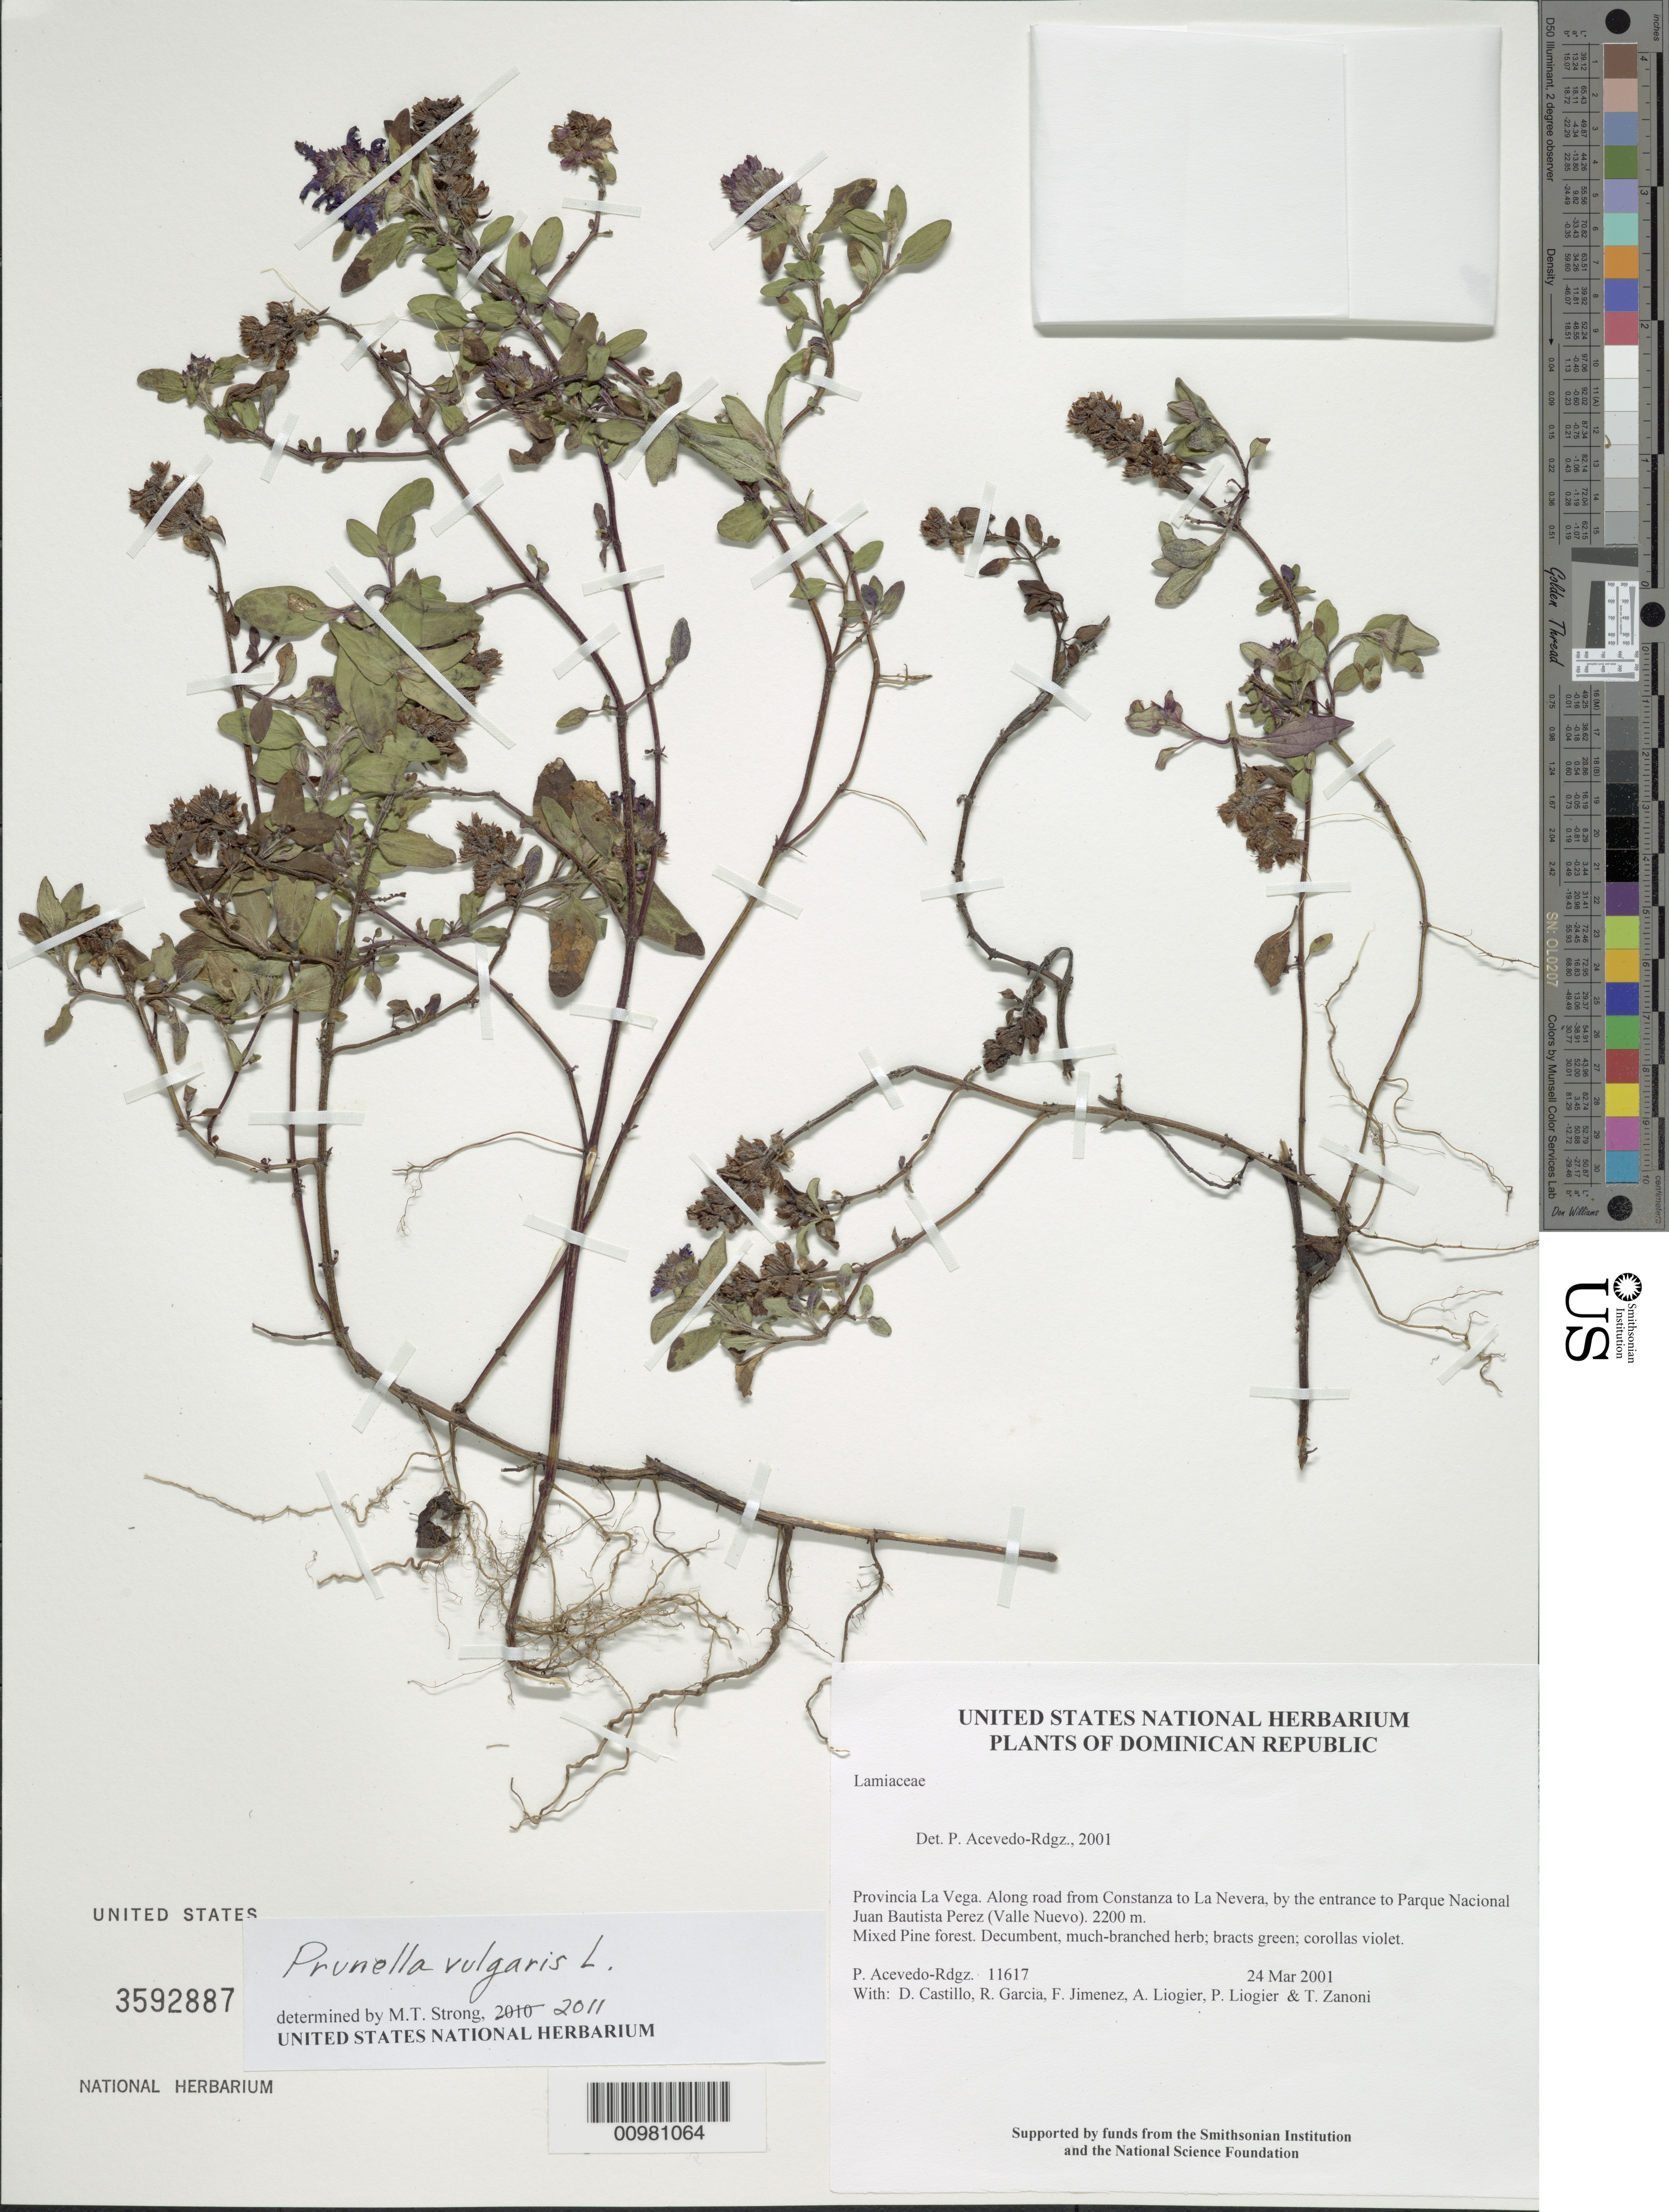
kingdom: Plantae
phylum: Tracheophyta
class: Magnoliopsida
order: Lamiales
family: Lamiaceae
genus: Prunella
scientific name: Prunella vulgaris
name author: L.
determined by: Strong, M. T., (US), Smithsonian Institution - National Museum of Natural History (UNITED STATES)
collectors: P. Acevedo-Rodr., D. Castillo, R. G. García, F. Jimenez, A. H. Liogier, M. P. Liogier & T. A. Zanoni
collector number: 11617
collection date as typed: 24 Mar 2001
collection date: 2001-03-24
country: Dominican Republic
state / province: La Vega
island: Hispaniola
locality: Provincia La Vega. Along road from Constanza to La Nevera, by the entrance to Parque Nacional Juan Bautista Perez (Valle Nuevo).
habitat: Mixed Pine forest.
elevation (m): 2200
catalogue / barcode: US 3592887